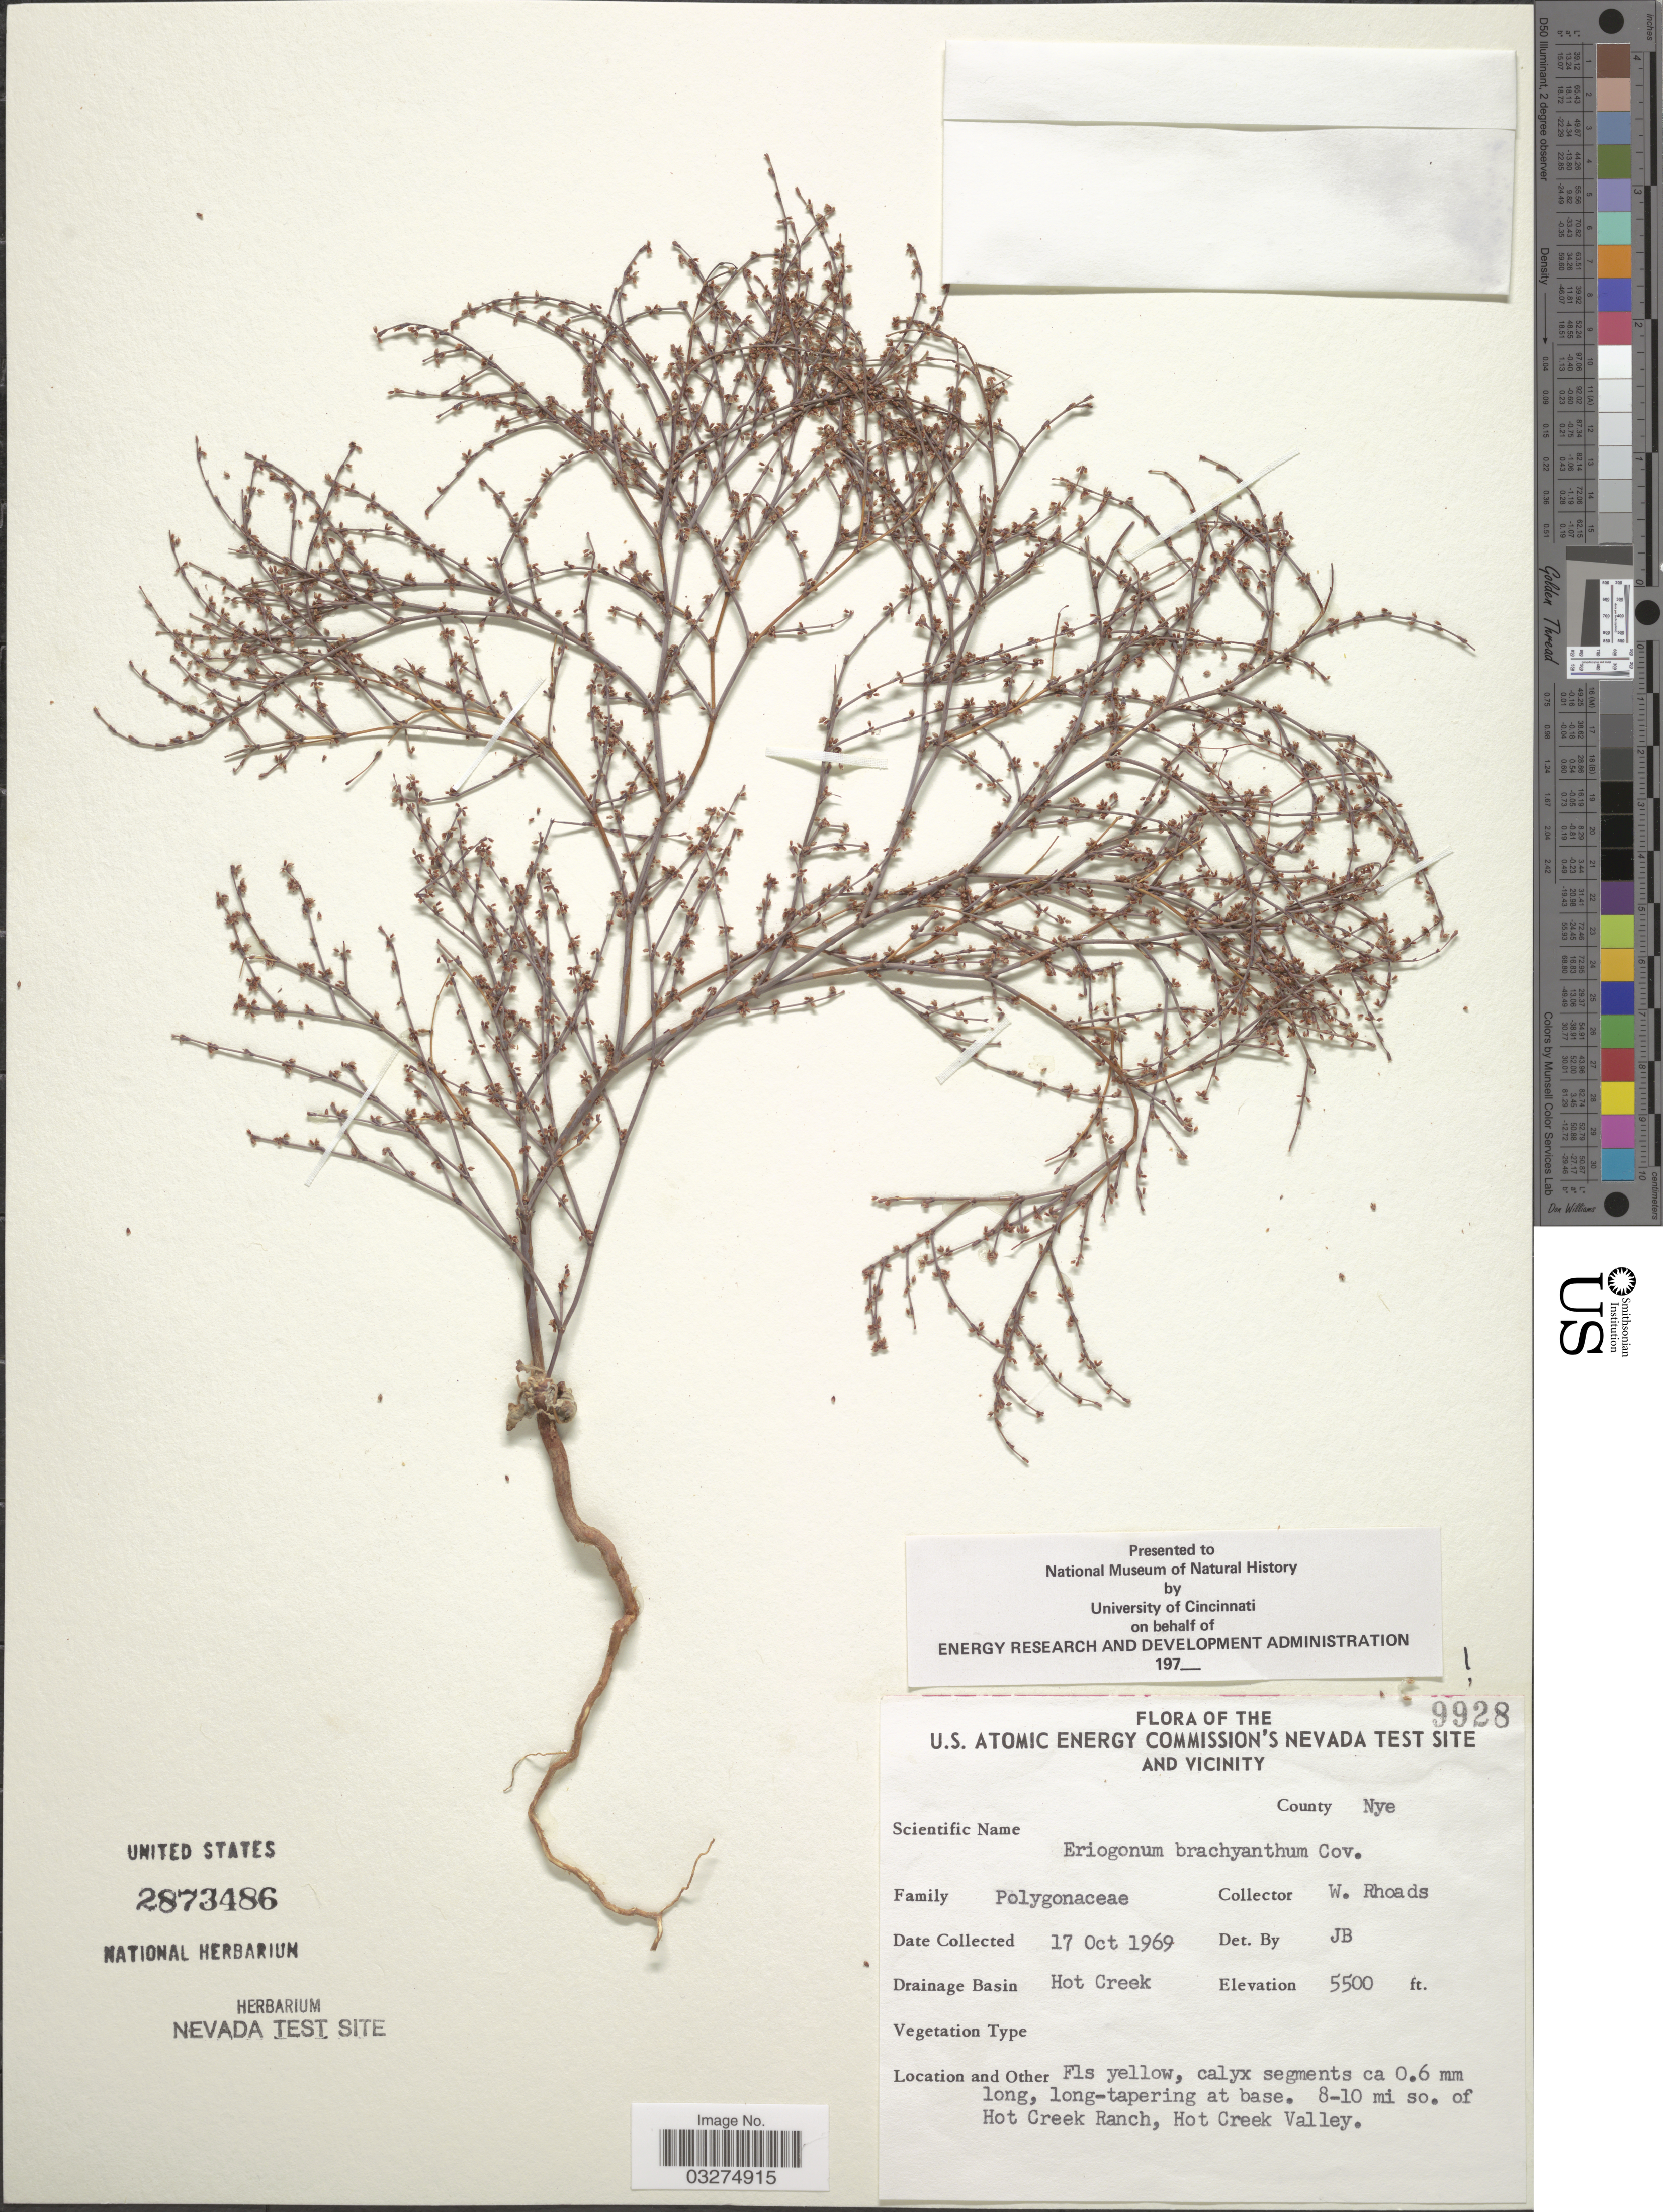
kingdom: Plantae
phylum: Tracheophyta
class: Magnoliopsida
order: Caryophyllales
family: Polygonaceae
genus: Eriogonum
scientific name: Eriogonum brachyanthum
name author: Coville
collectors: W. Rhoads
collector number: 9928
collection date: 1969-10-17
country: United States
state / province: Nevada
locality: U. S. Atomic Energy Commission's Nevada Test Site and Vicinity. County Nye. Drainage Basin Hot Creek. 8-10 mi so. of Hot Creek Ranch, Hot Creek Valley.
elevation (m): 1676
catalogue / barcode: US 2873486